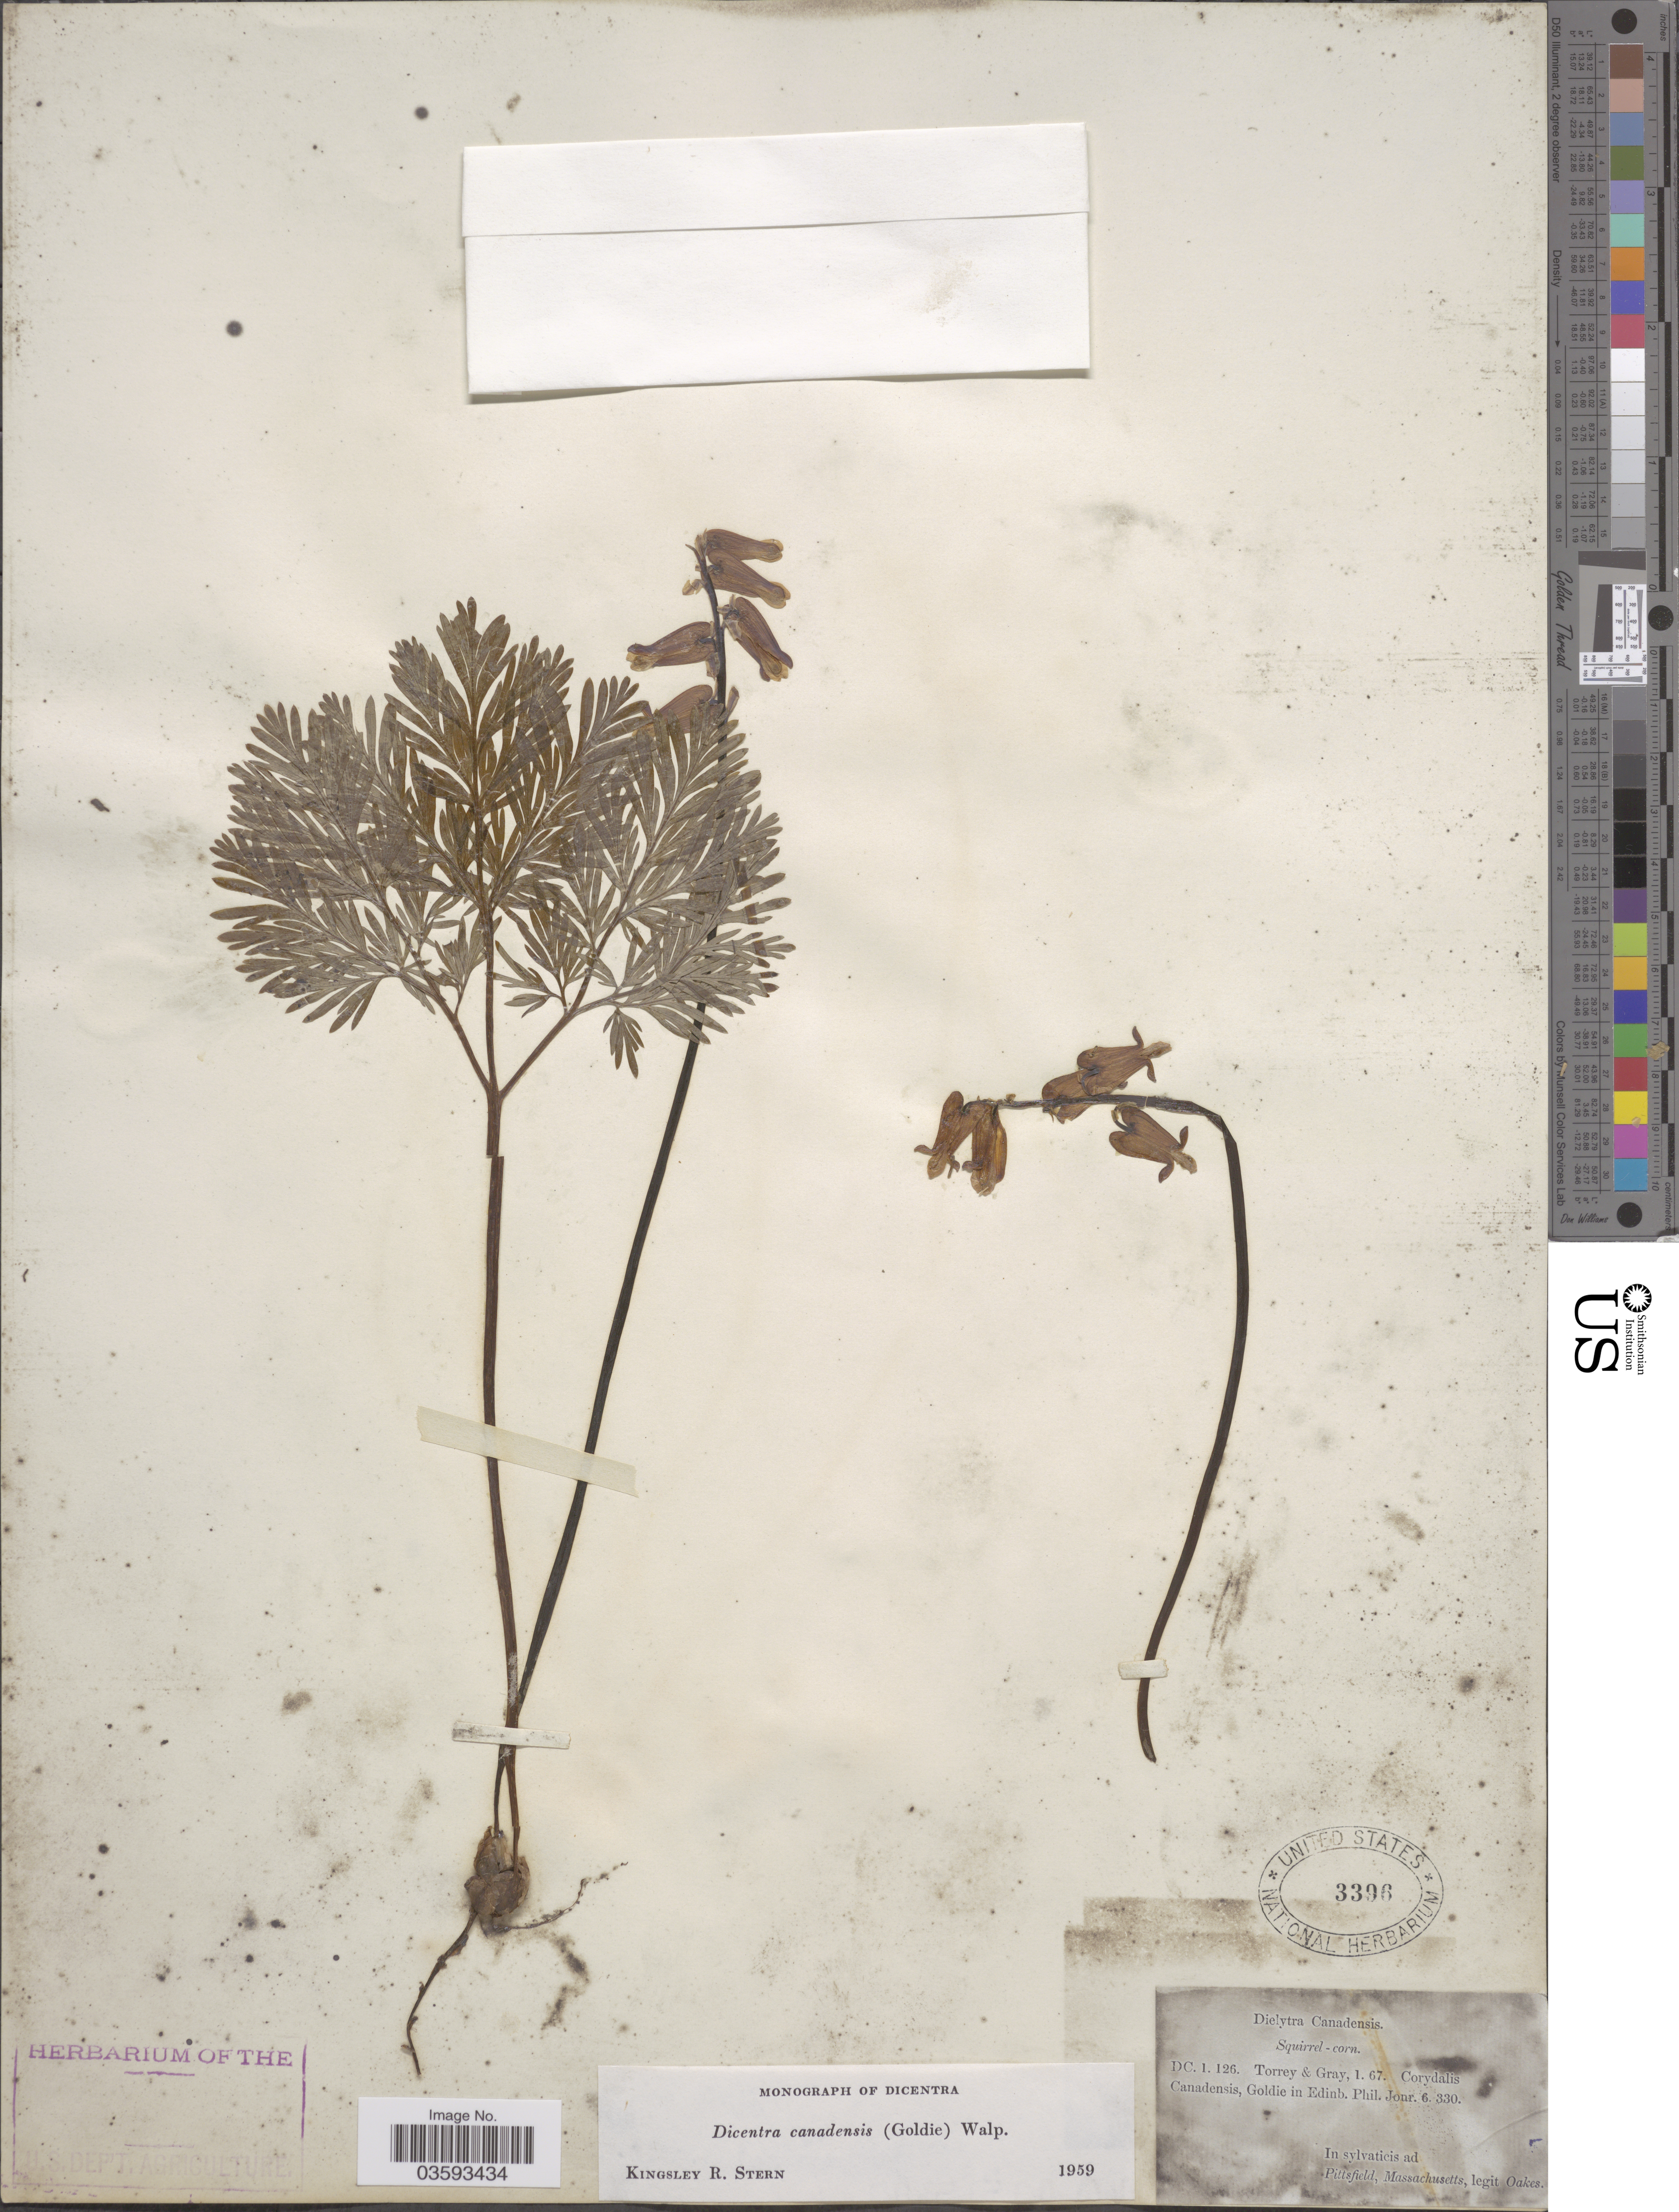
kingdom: Plantae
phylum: Tracheophyta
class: Magnoliopsida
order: Ranunculales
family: Papaveraceae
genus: Dicentra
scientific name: Dicentra canadensis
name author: (Goldie) Walp.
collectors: -. Oakes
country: United States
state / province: Massachusetts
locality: Pittsfield.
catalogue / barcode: US 3396